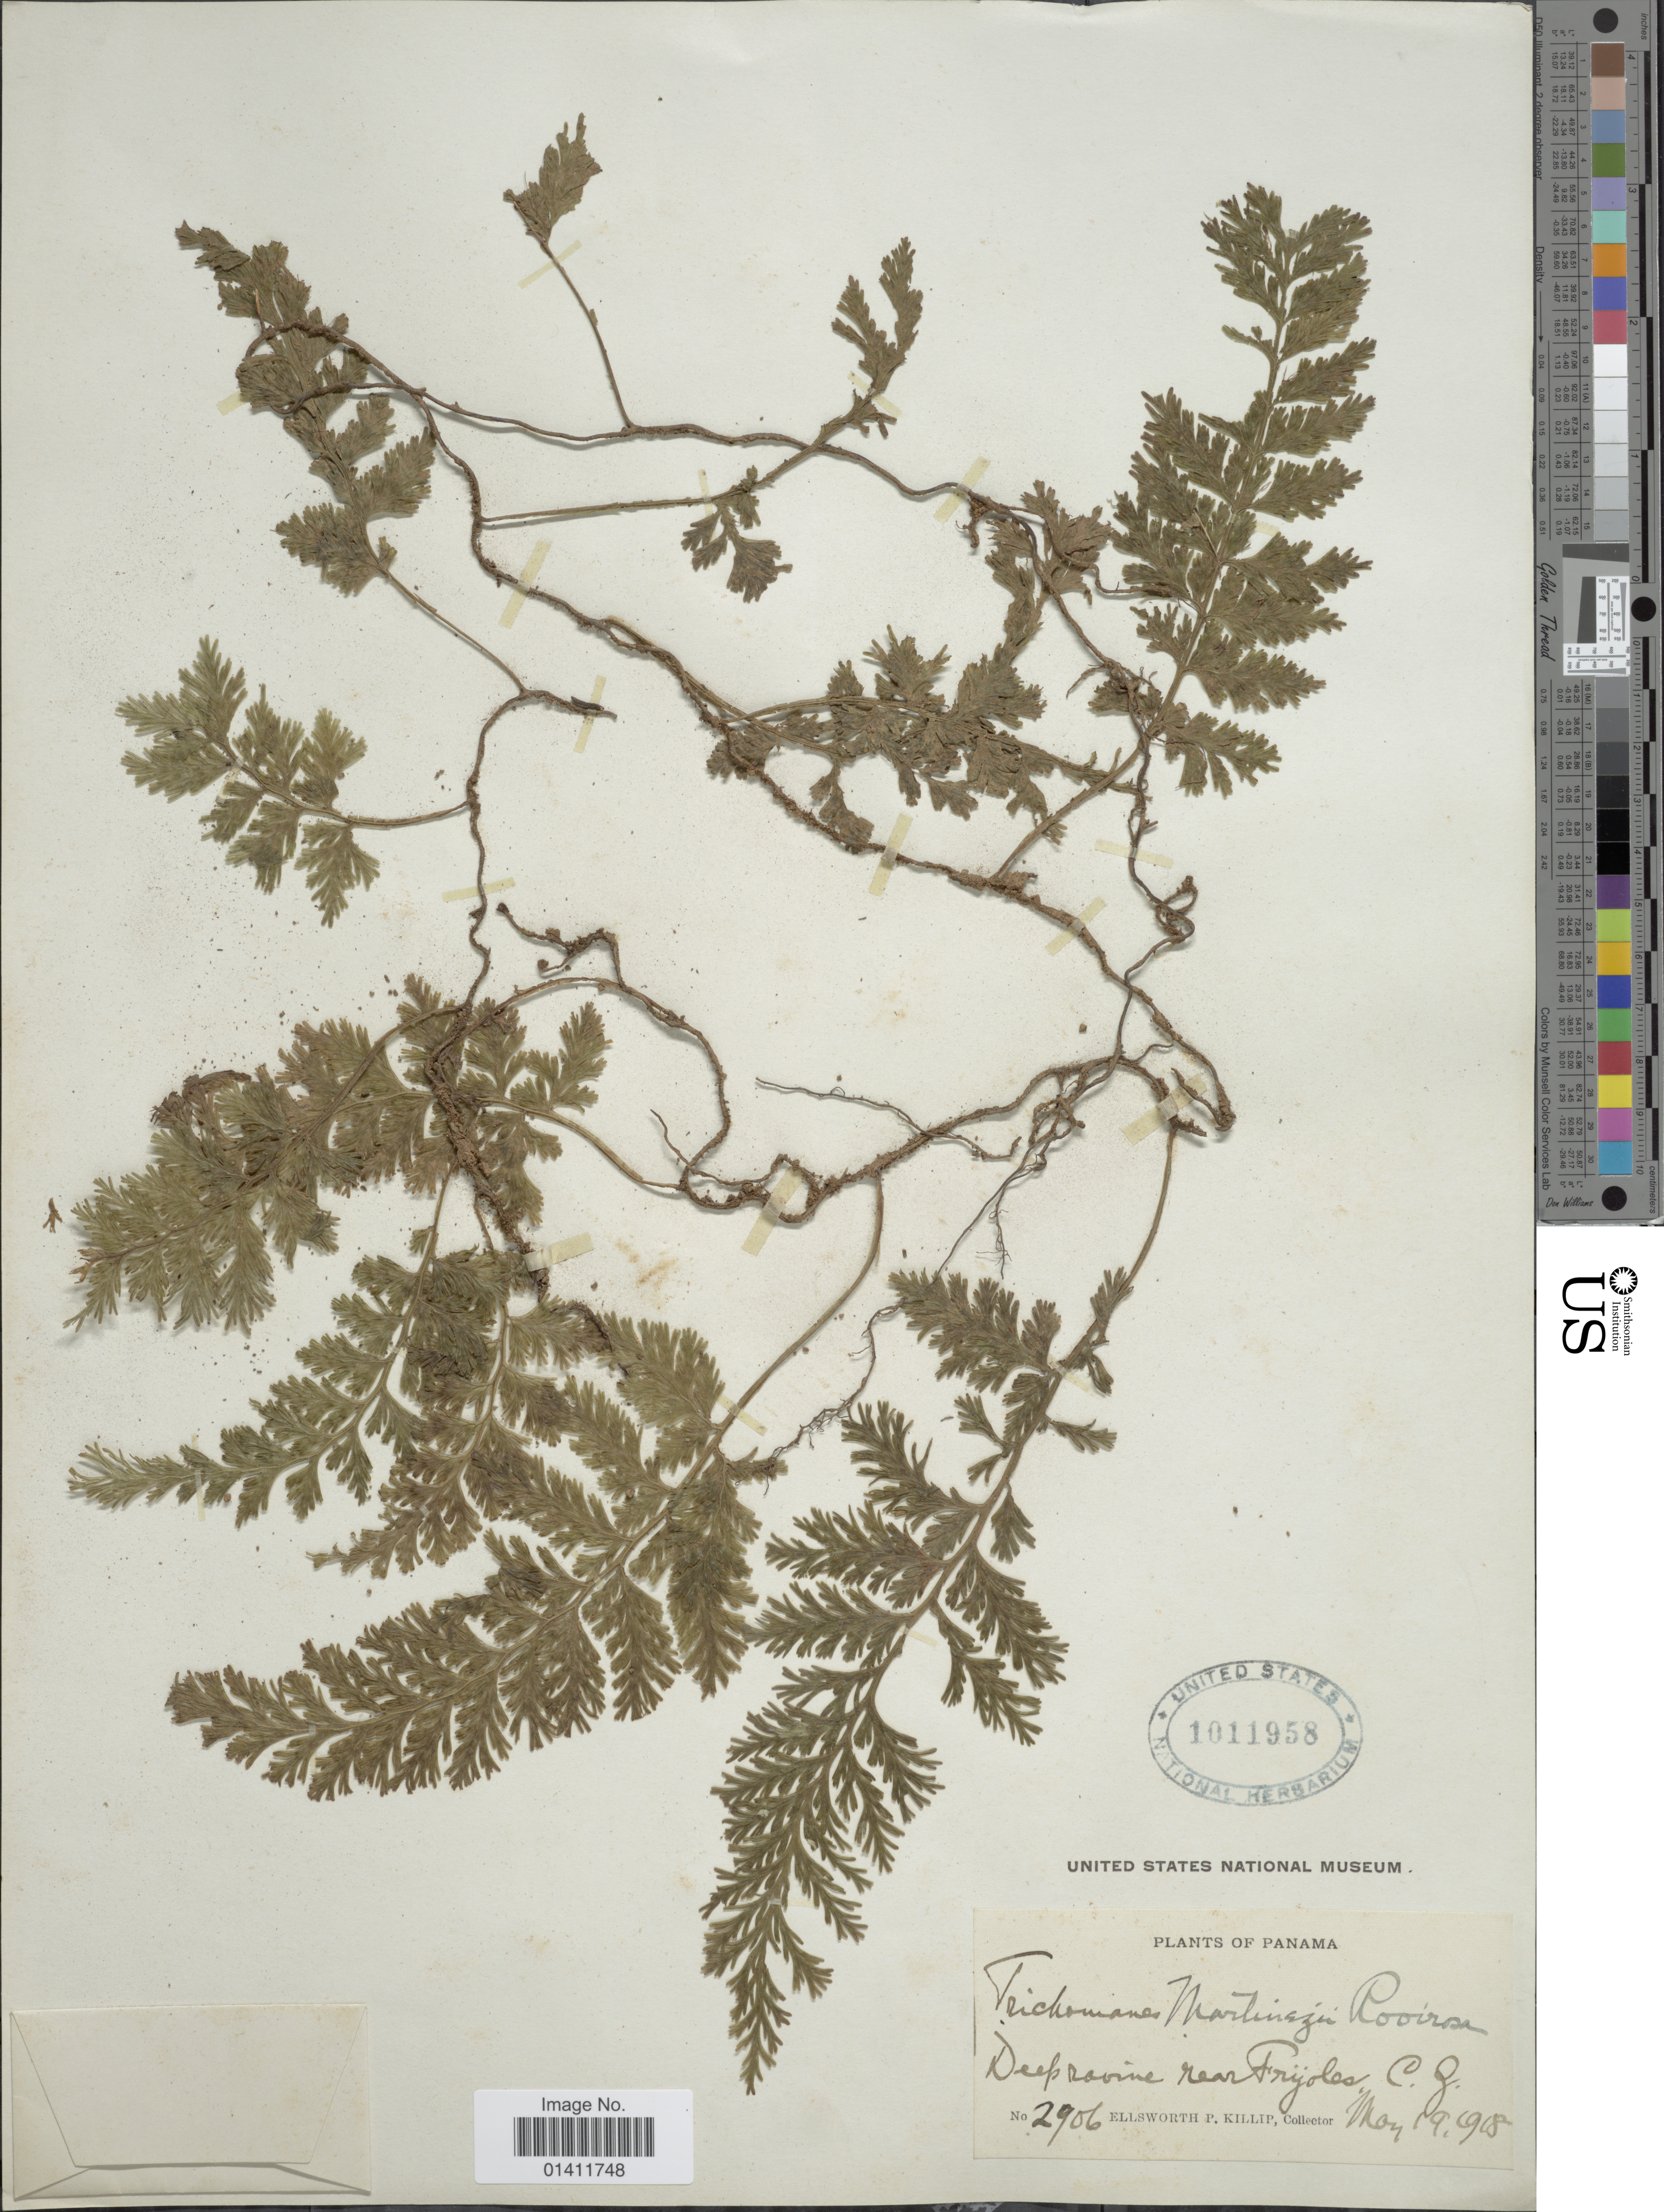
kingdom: Plantae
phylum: Tracheophyta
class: Polypodiopsida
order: Hymenophyllales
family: Hymenophyllaceae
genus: Vandenboschia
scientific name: Vandenboschia collariata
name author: (Bosch) Ebihara & K. Iwats.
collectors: E. P. Killip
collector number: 2906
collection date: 1918-05-19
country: Panama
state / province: Colón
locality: Deep ravine near Frijoles, C.Z.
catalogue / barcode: US 1011958